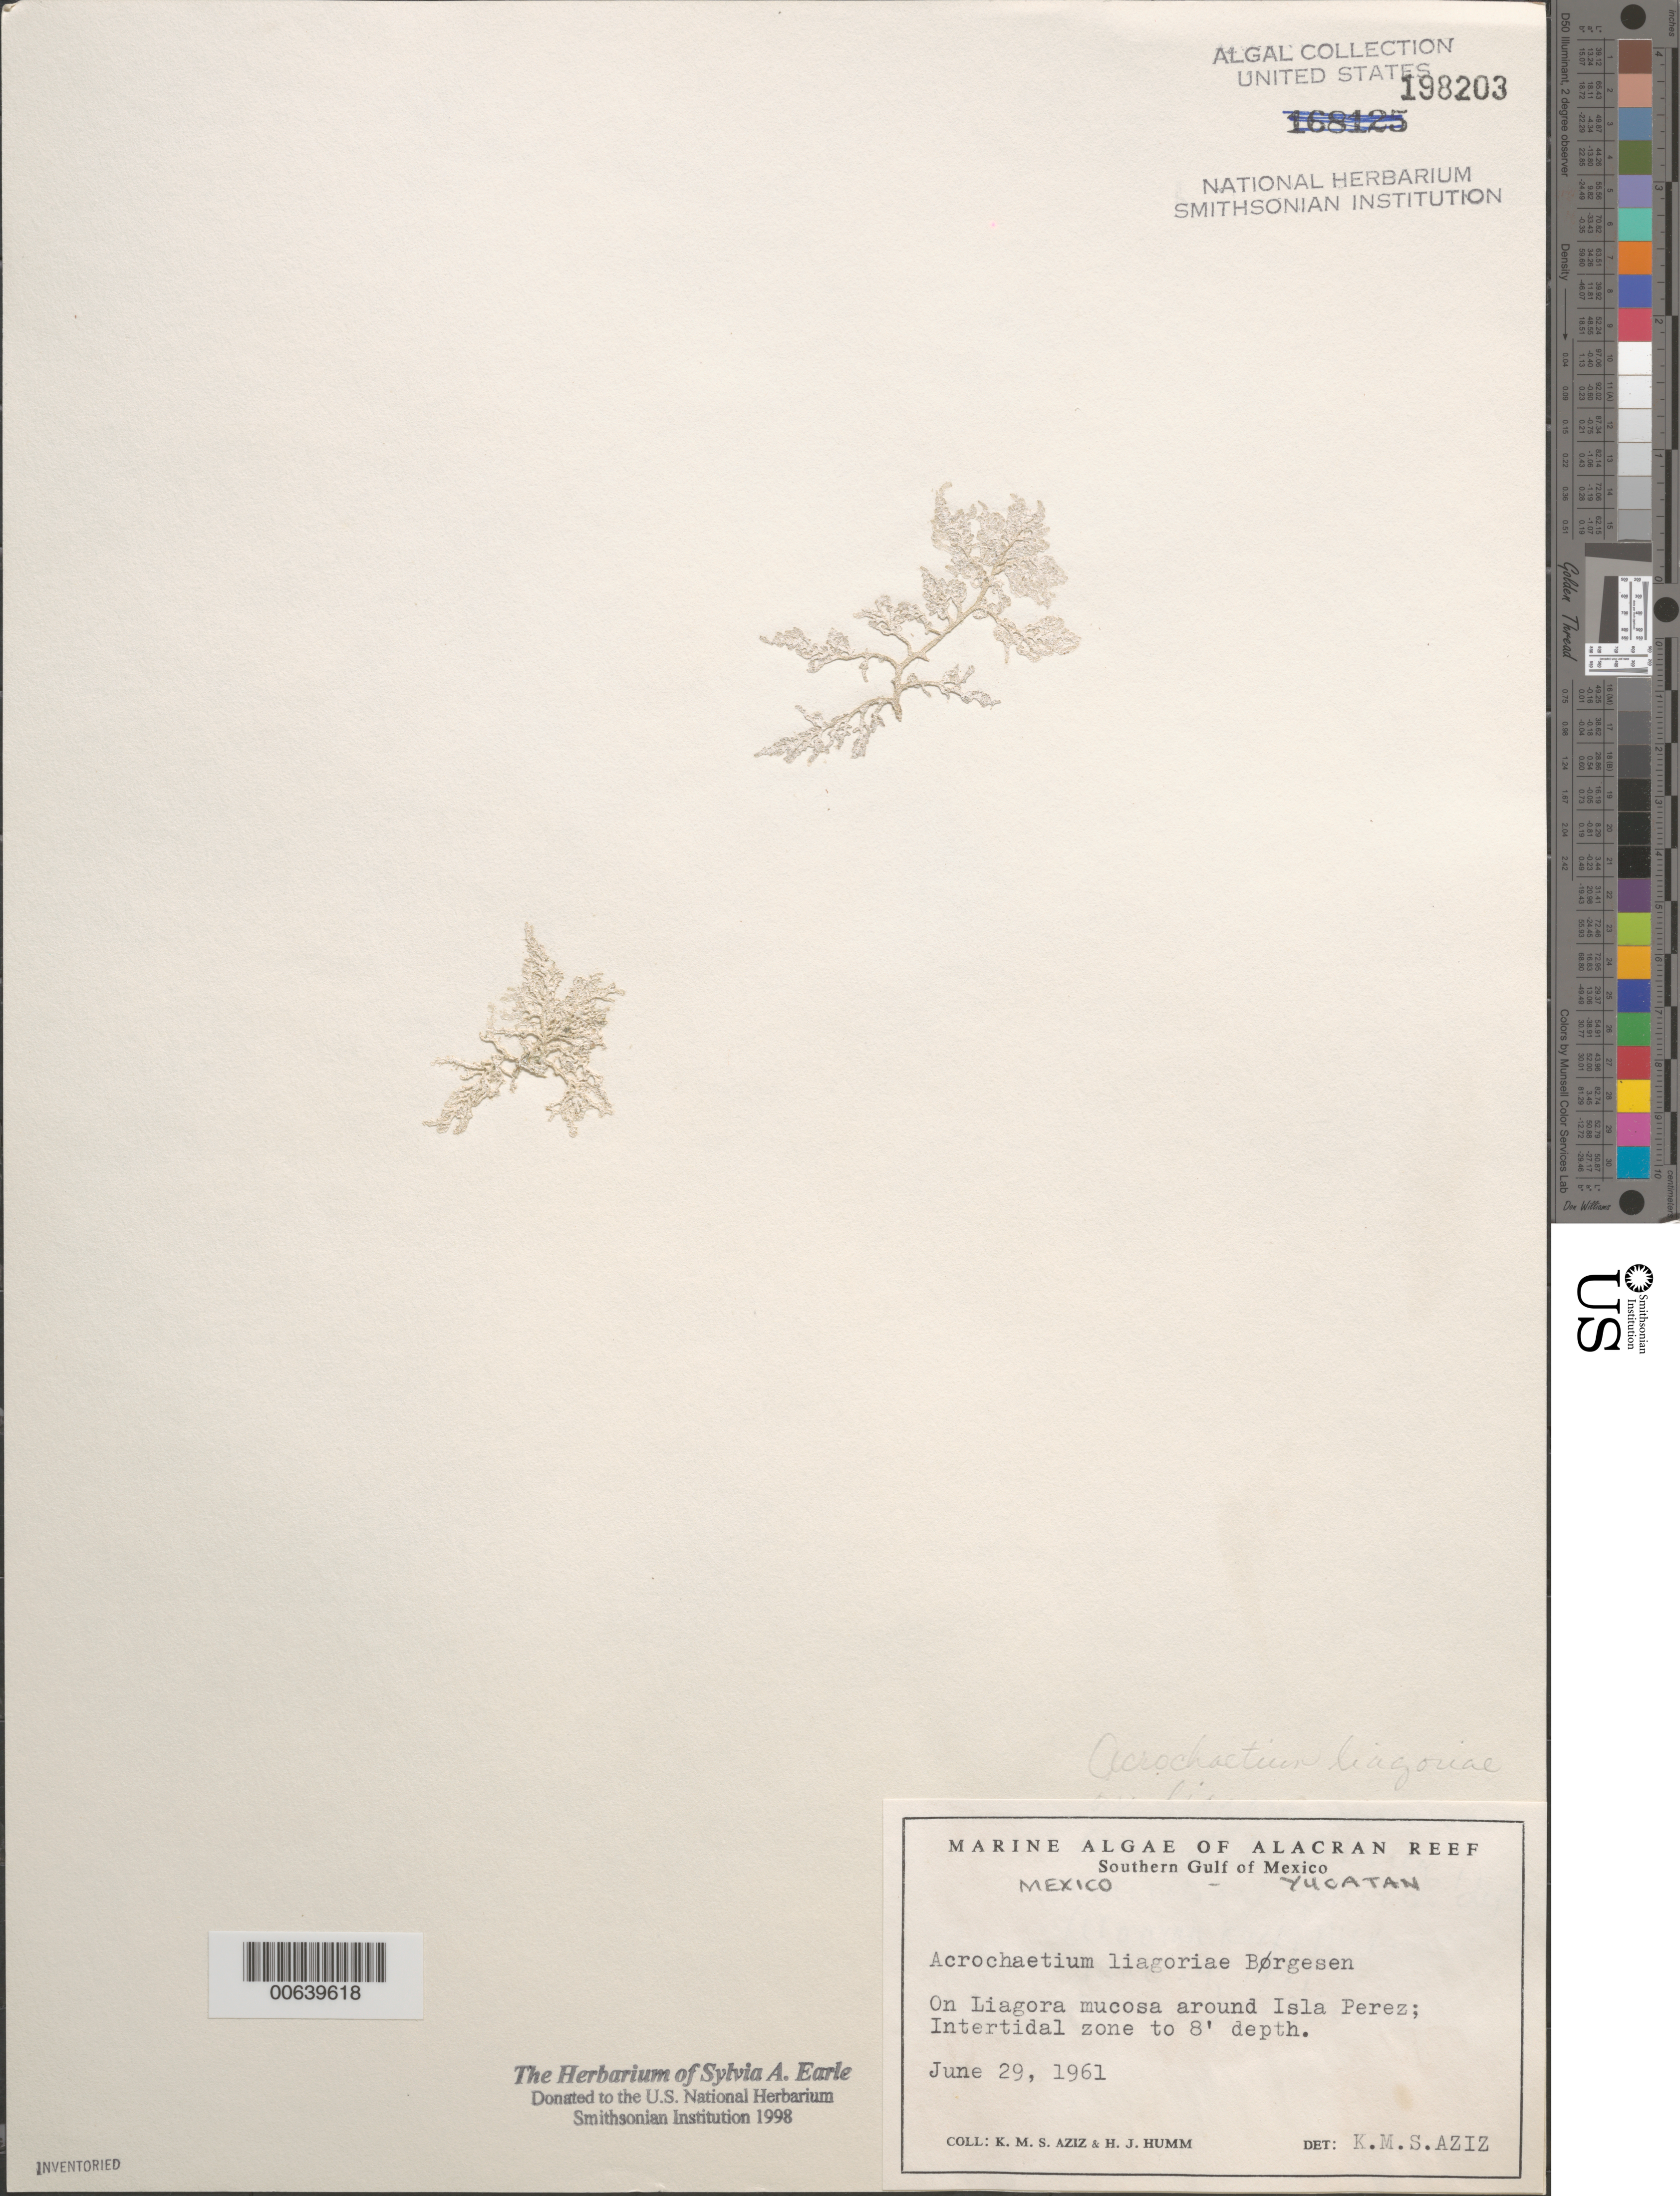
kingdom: Plantae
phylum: Rhodophyta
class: Florideophyceae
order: Acrochaetiales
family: Acrochaetiaceae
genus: Acrochaetium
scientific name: Acrochaetium liagoriae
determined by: Aziz, K. M. S.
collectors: K. M. Aziz & H. J. Humm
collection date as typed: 29 Jun 1961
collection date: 1961-06-29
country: Mexico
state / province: Yucatan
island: Isla Perez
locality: Alacran Reef, off Isla Perez, southern Gulf of Mexico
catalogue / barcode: US 198203